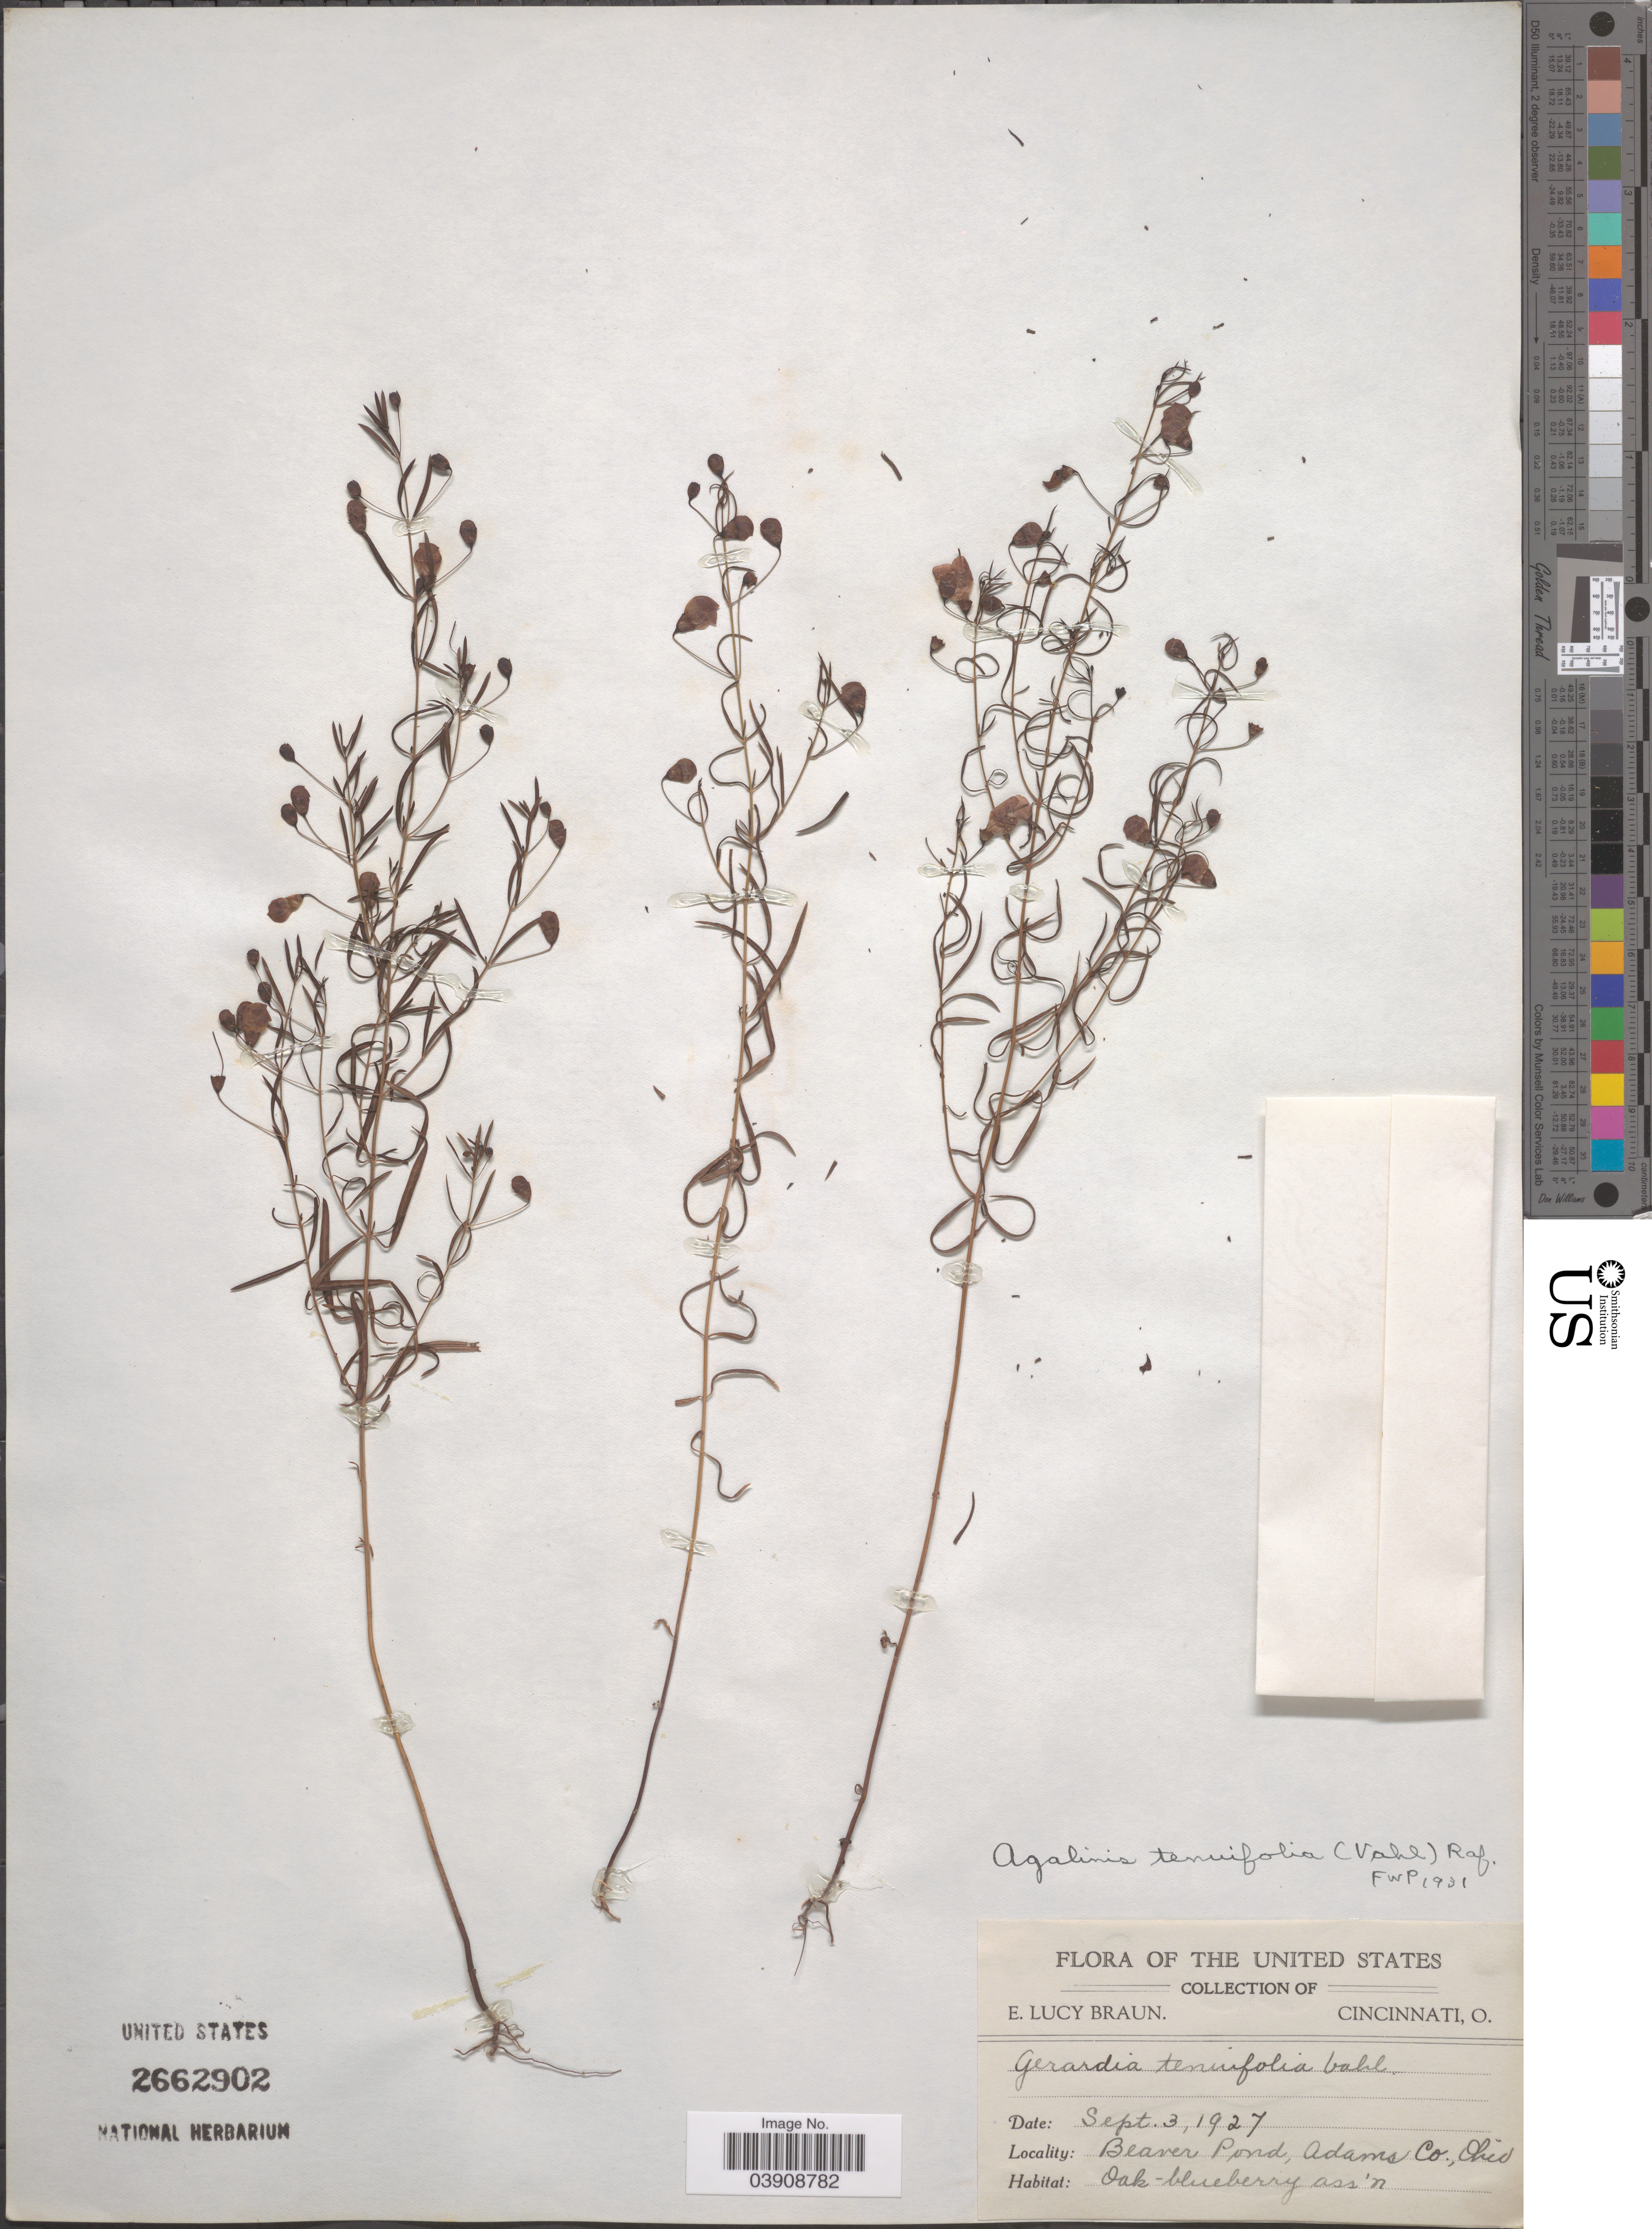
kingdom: Plantae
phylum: Tracheophyta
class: Magnoliopsida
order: Lamiales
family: Orobanchaceae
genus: Agalinis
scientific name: Agalinis tenuifolia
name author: (Vahl) Raf.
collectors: E. L. Braun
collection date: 1927-09-03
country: United States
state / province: Ohio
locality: Beaver Pond, Adams Co.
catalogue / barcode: US 2662902